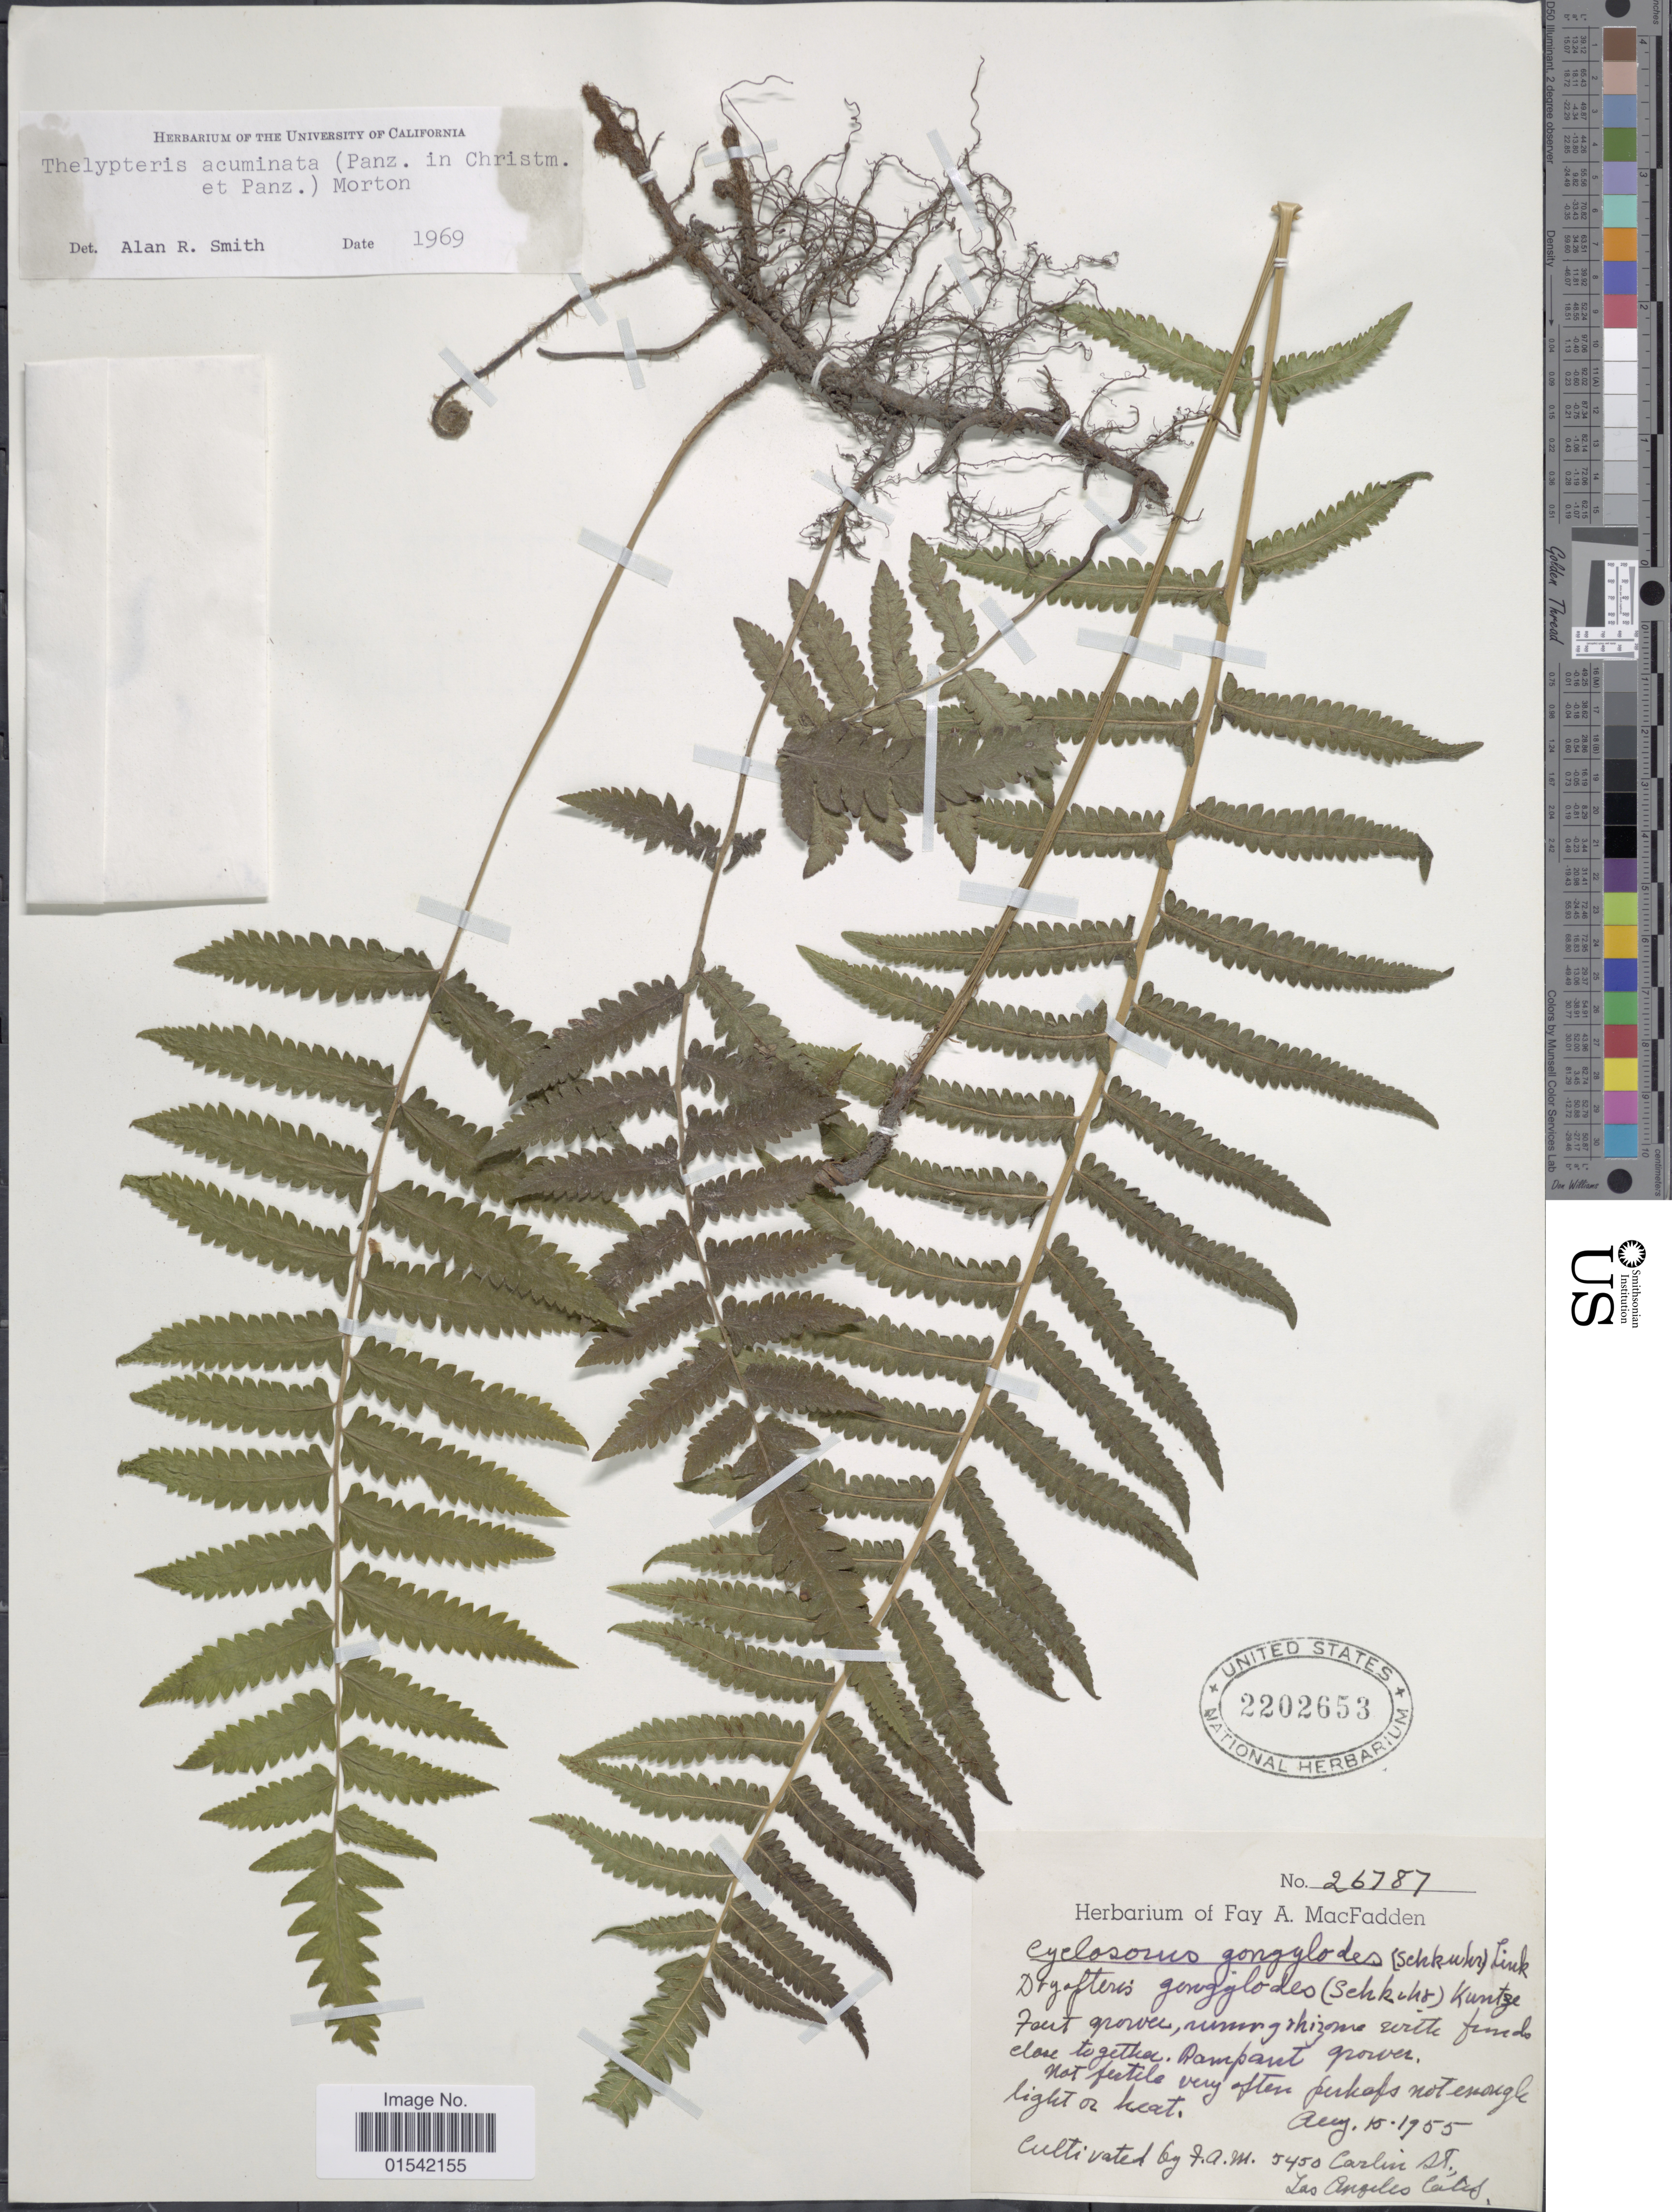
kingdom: Plantae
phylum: Tracheophyta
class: Polypodiopsida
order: Polypodiales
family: Thelypteridaceae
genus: Cyclosorus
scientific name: Cyclosorus acuminatus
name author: (Houtt.) Nakai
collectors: F. MacFadden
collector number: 26787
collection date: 1955-08-15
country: United States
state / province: California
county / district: Los Angeles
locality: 5450 Carlin St., Los Angeles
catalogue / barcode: US 2202653